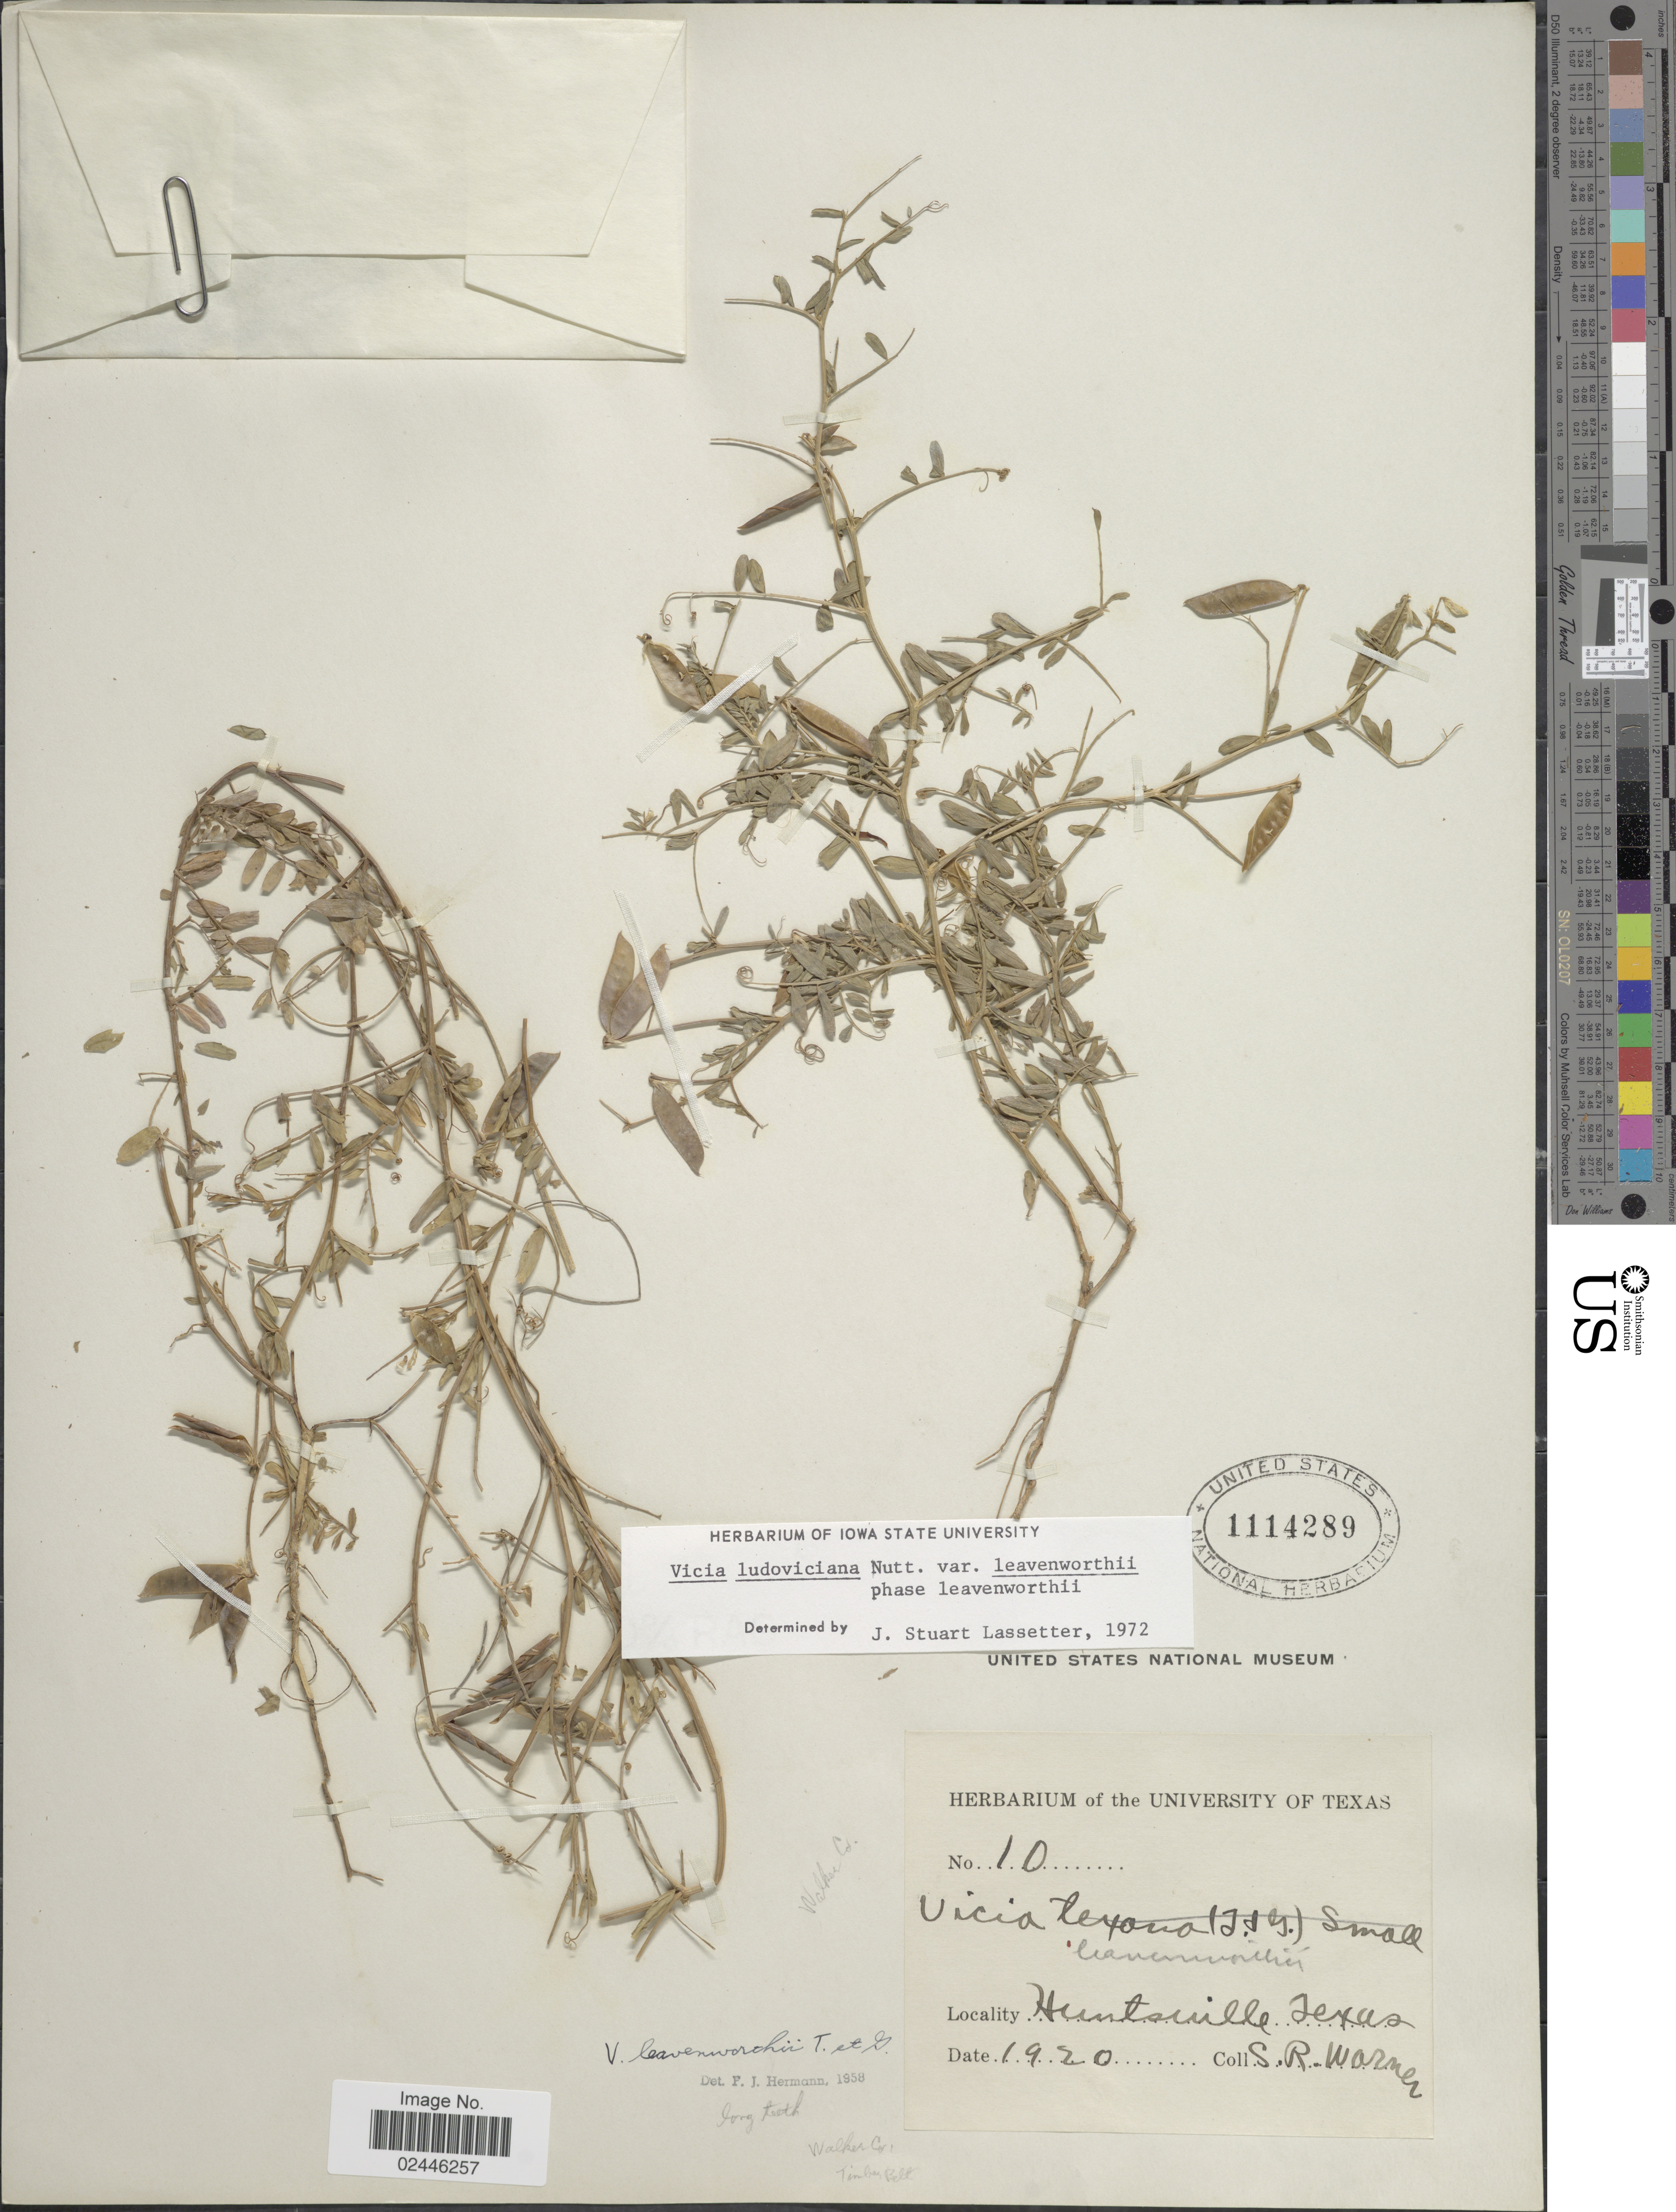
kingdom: Plantae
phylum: Tracheophyta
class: Magnoliopsida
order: Fabales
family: Fabaceae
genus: Vicia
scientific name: Vicia ludoviciana var. leavenworthii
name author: (Torr. & A. Gray) Broich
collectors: S. Warner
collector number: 10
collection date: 1920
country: United States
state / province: Texas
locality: Huntsville, Walker Co. Timber Belt.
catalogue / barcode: US 1114289